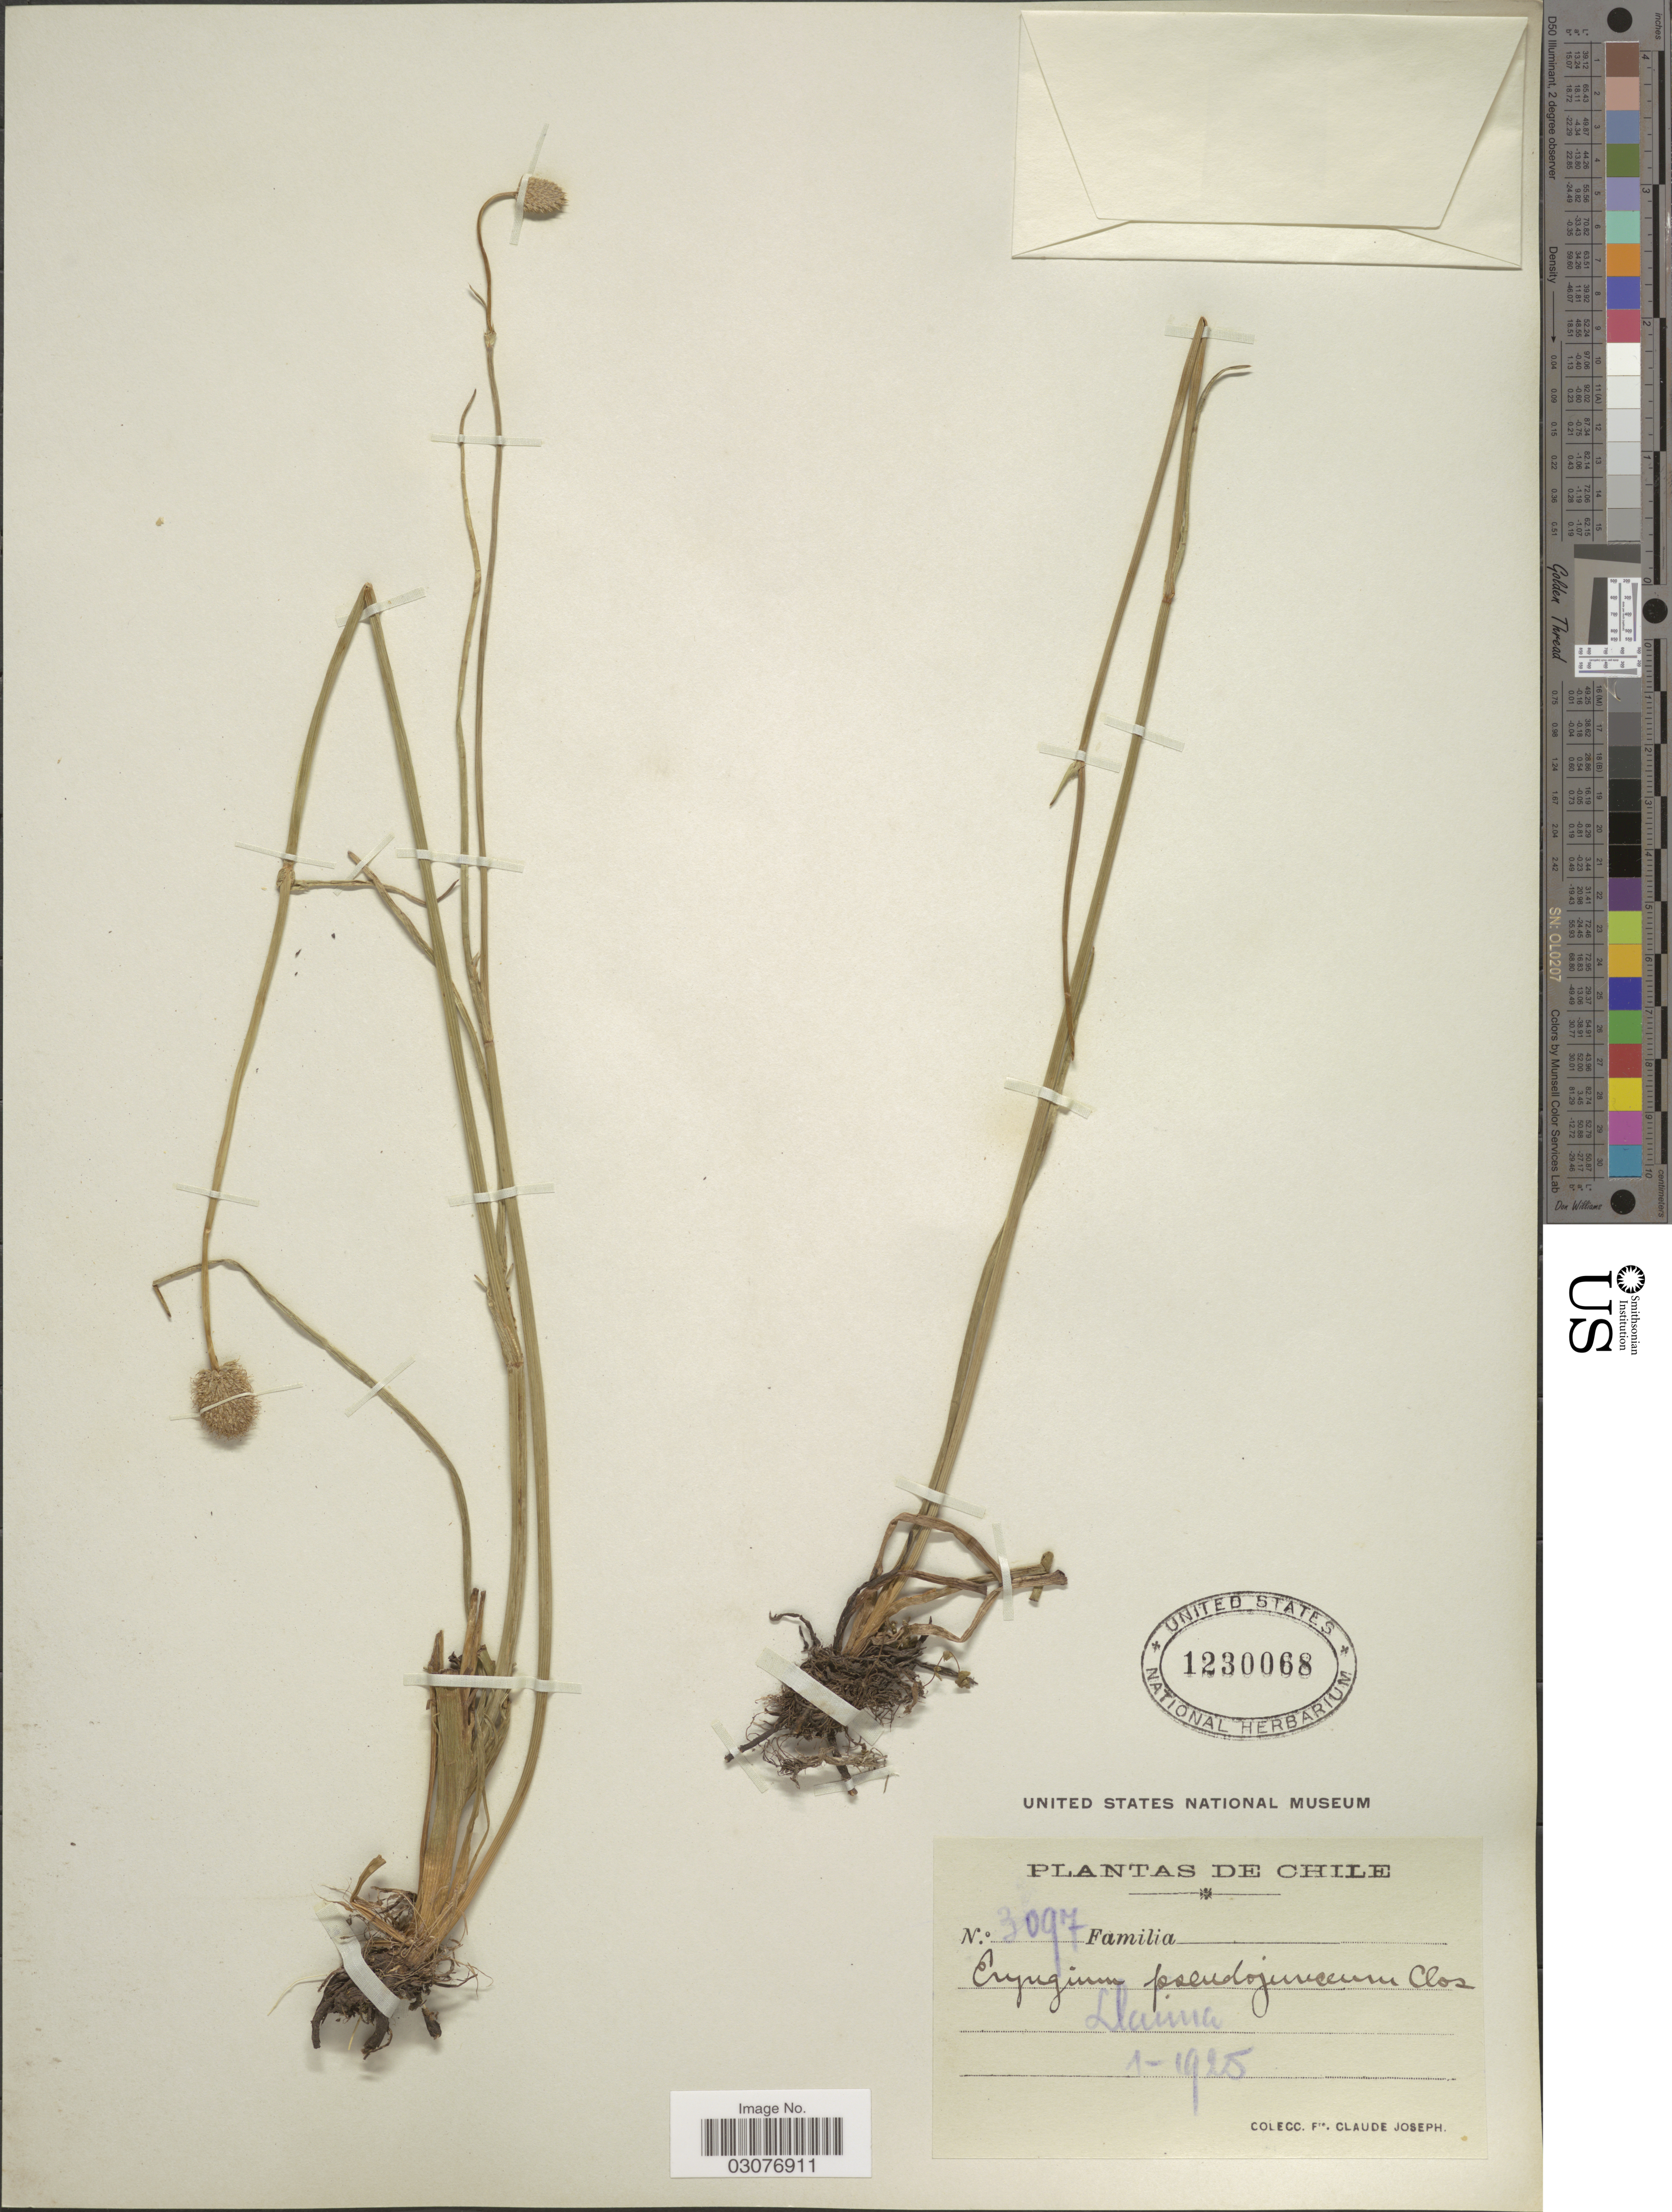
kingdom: Plantae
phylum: Tracheophyta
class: Magnoliopsida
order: Apiales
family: Apiaceae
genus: Eryngium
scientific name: Eryngium pseudojunceum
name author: Clos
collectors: Bro. Claude-Joseph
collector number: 3097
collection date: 1925-01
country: Chile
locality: Llaima.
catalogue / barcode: US 1230068